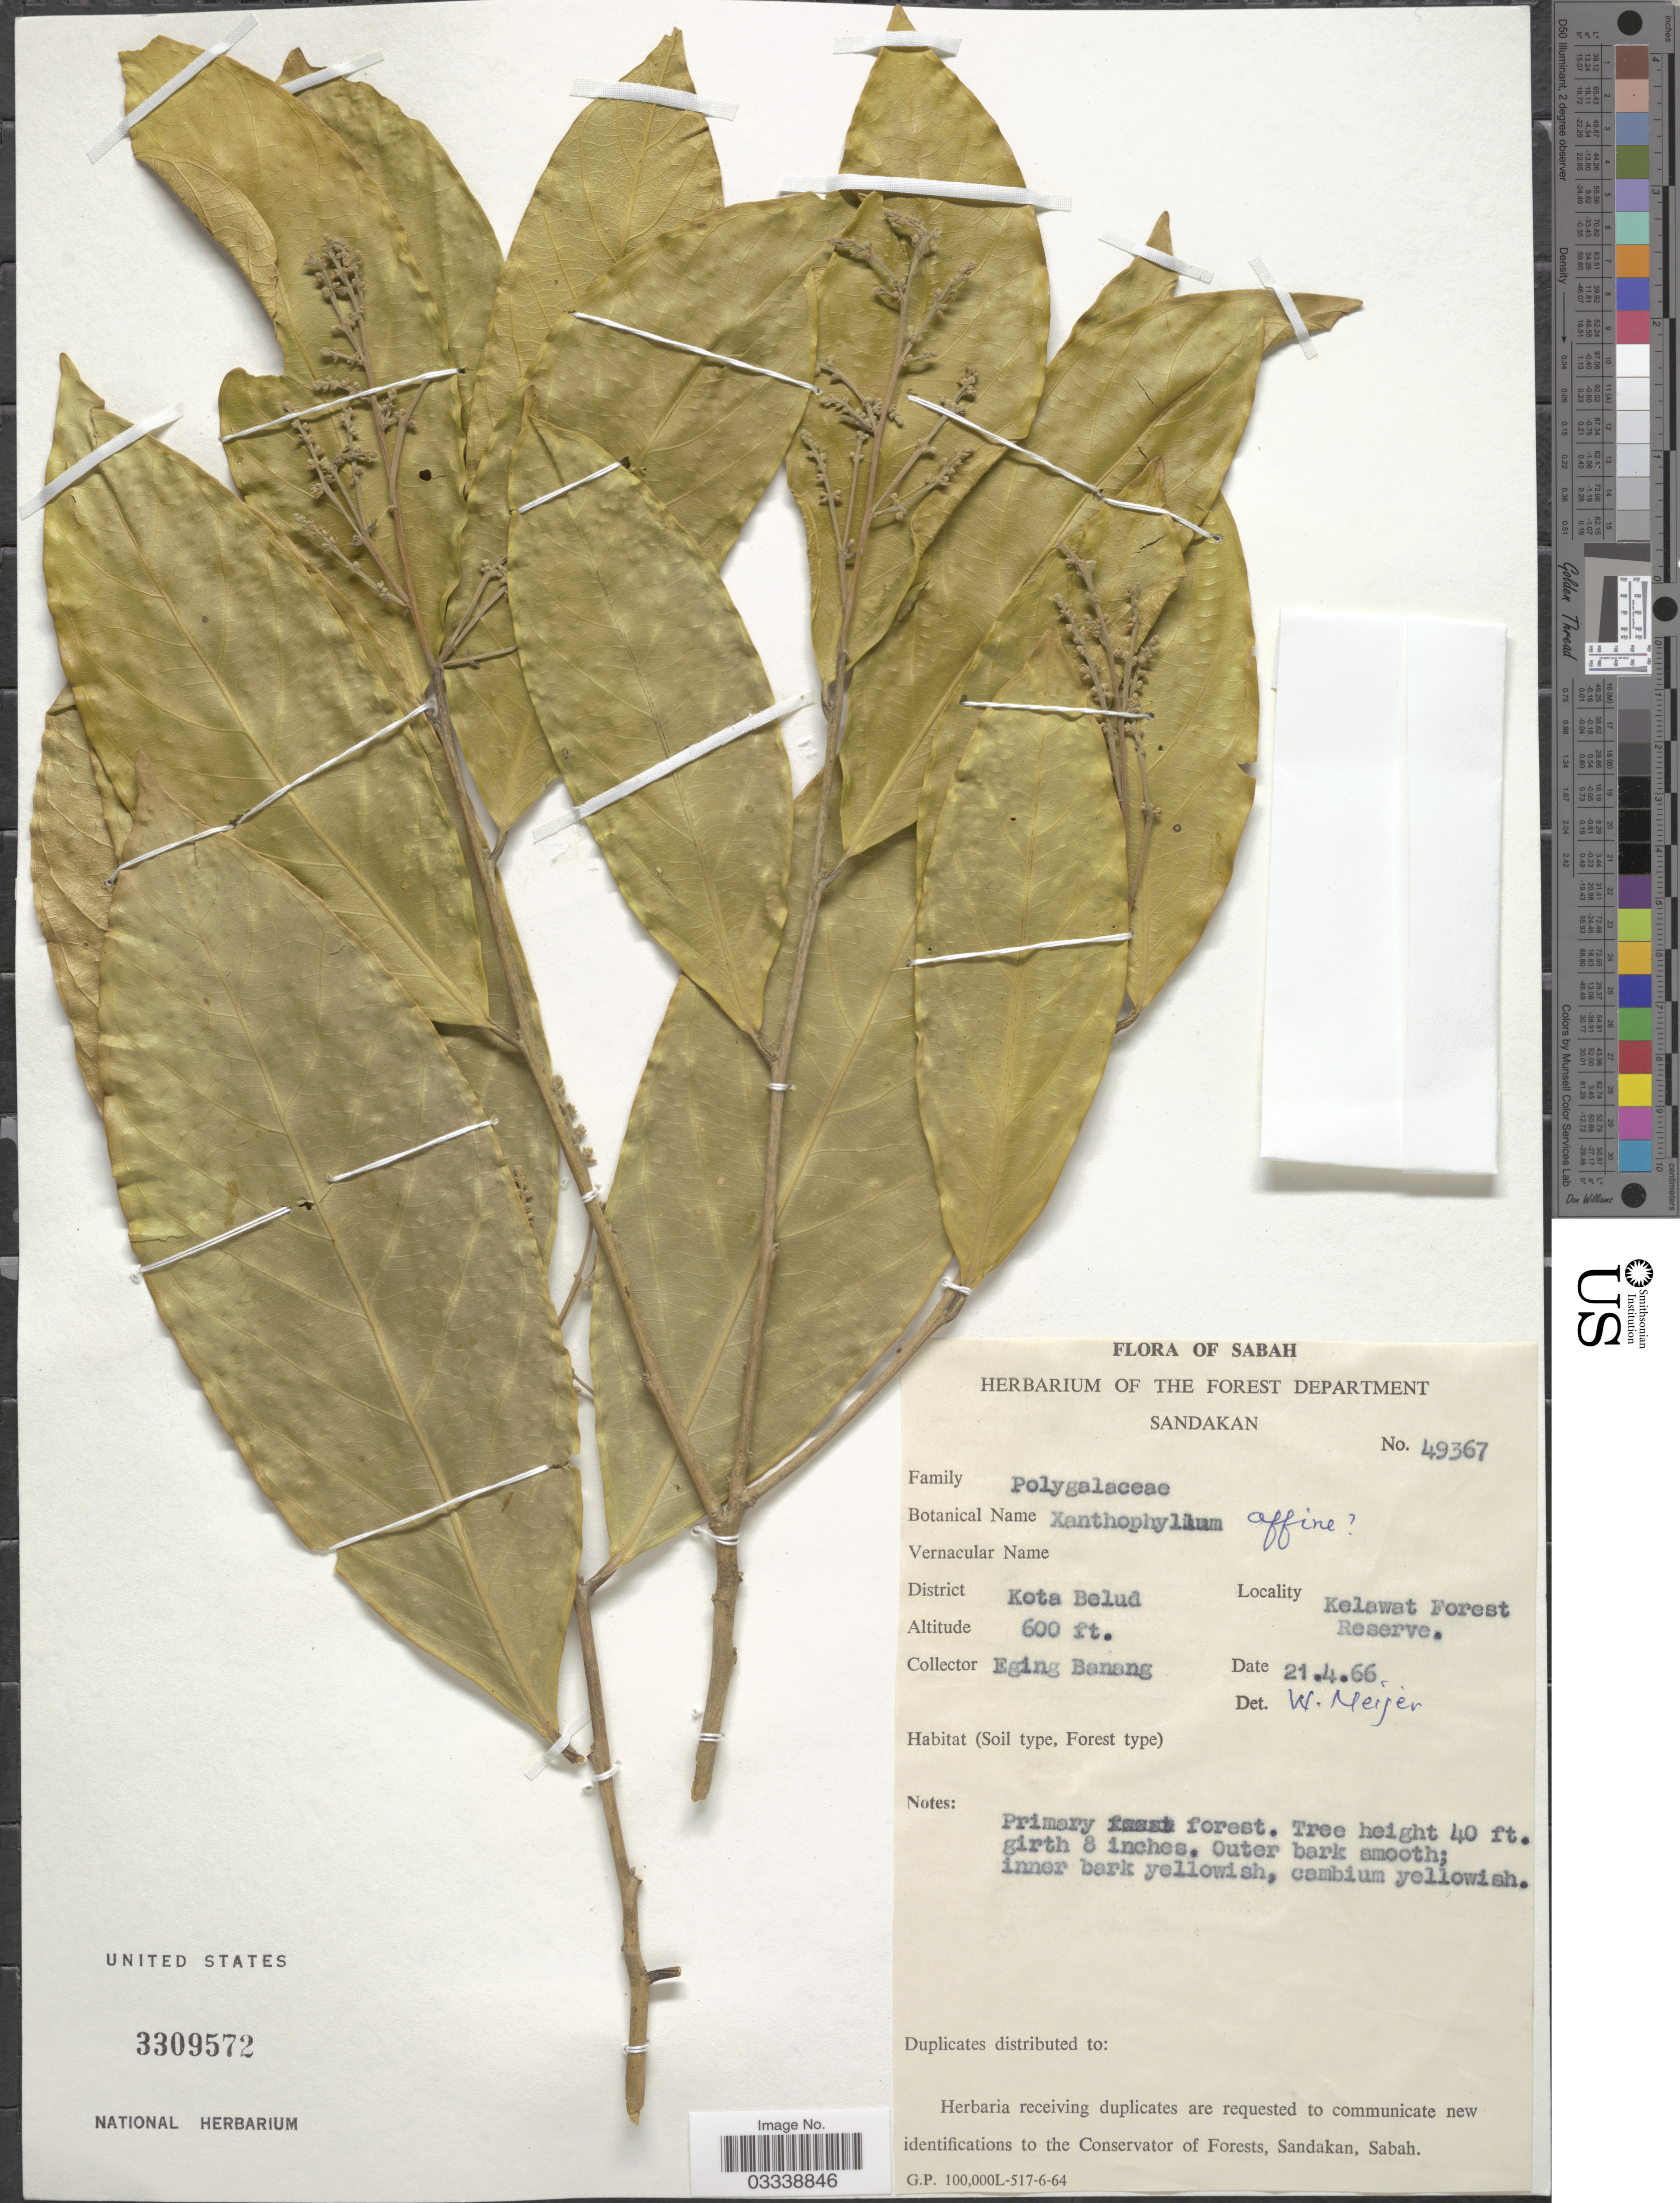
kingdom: Plantae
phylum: Tracheophyta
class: Magnoliopsida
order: Fabales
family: Polygalaceae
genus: Xanthophyllum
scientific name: Xanthophyllum affine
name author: Korth. ex Miq.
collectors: E. Banang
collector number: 49367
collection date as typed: Transcribed d/m/y: 21/4/66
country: Malaysia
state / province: Sabah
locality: District Kota Belud. Kelawat Forest Reserve.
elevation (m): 183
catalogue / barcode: US 3309572